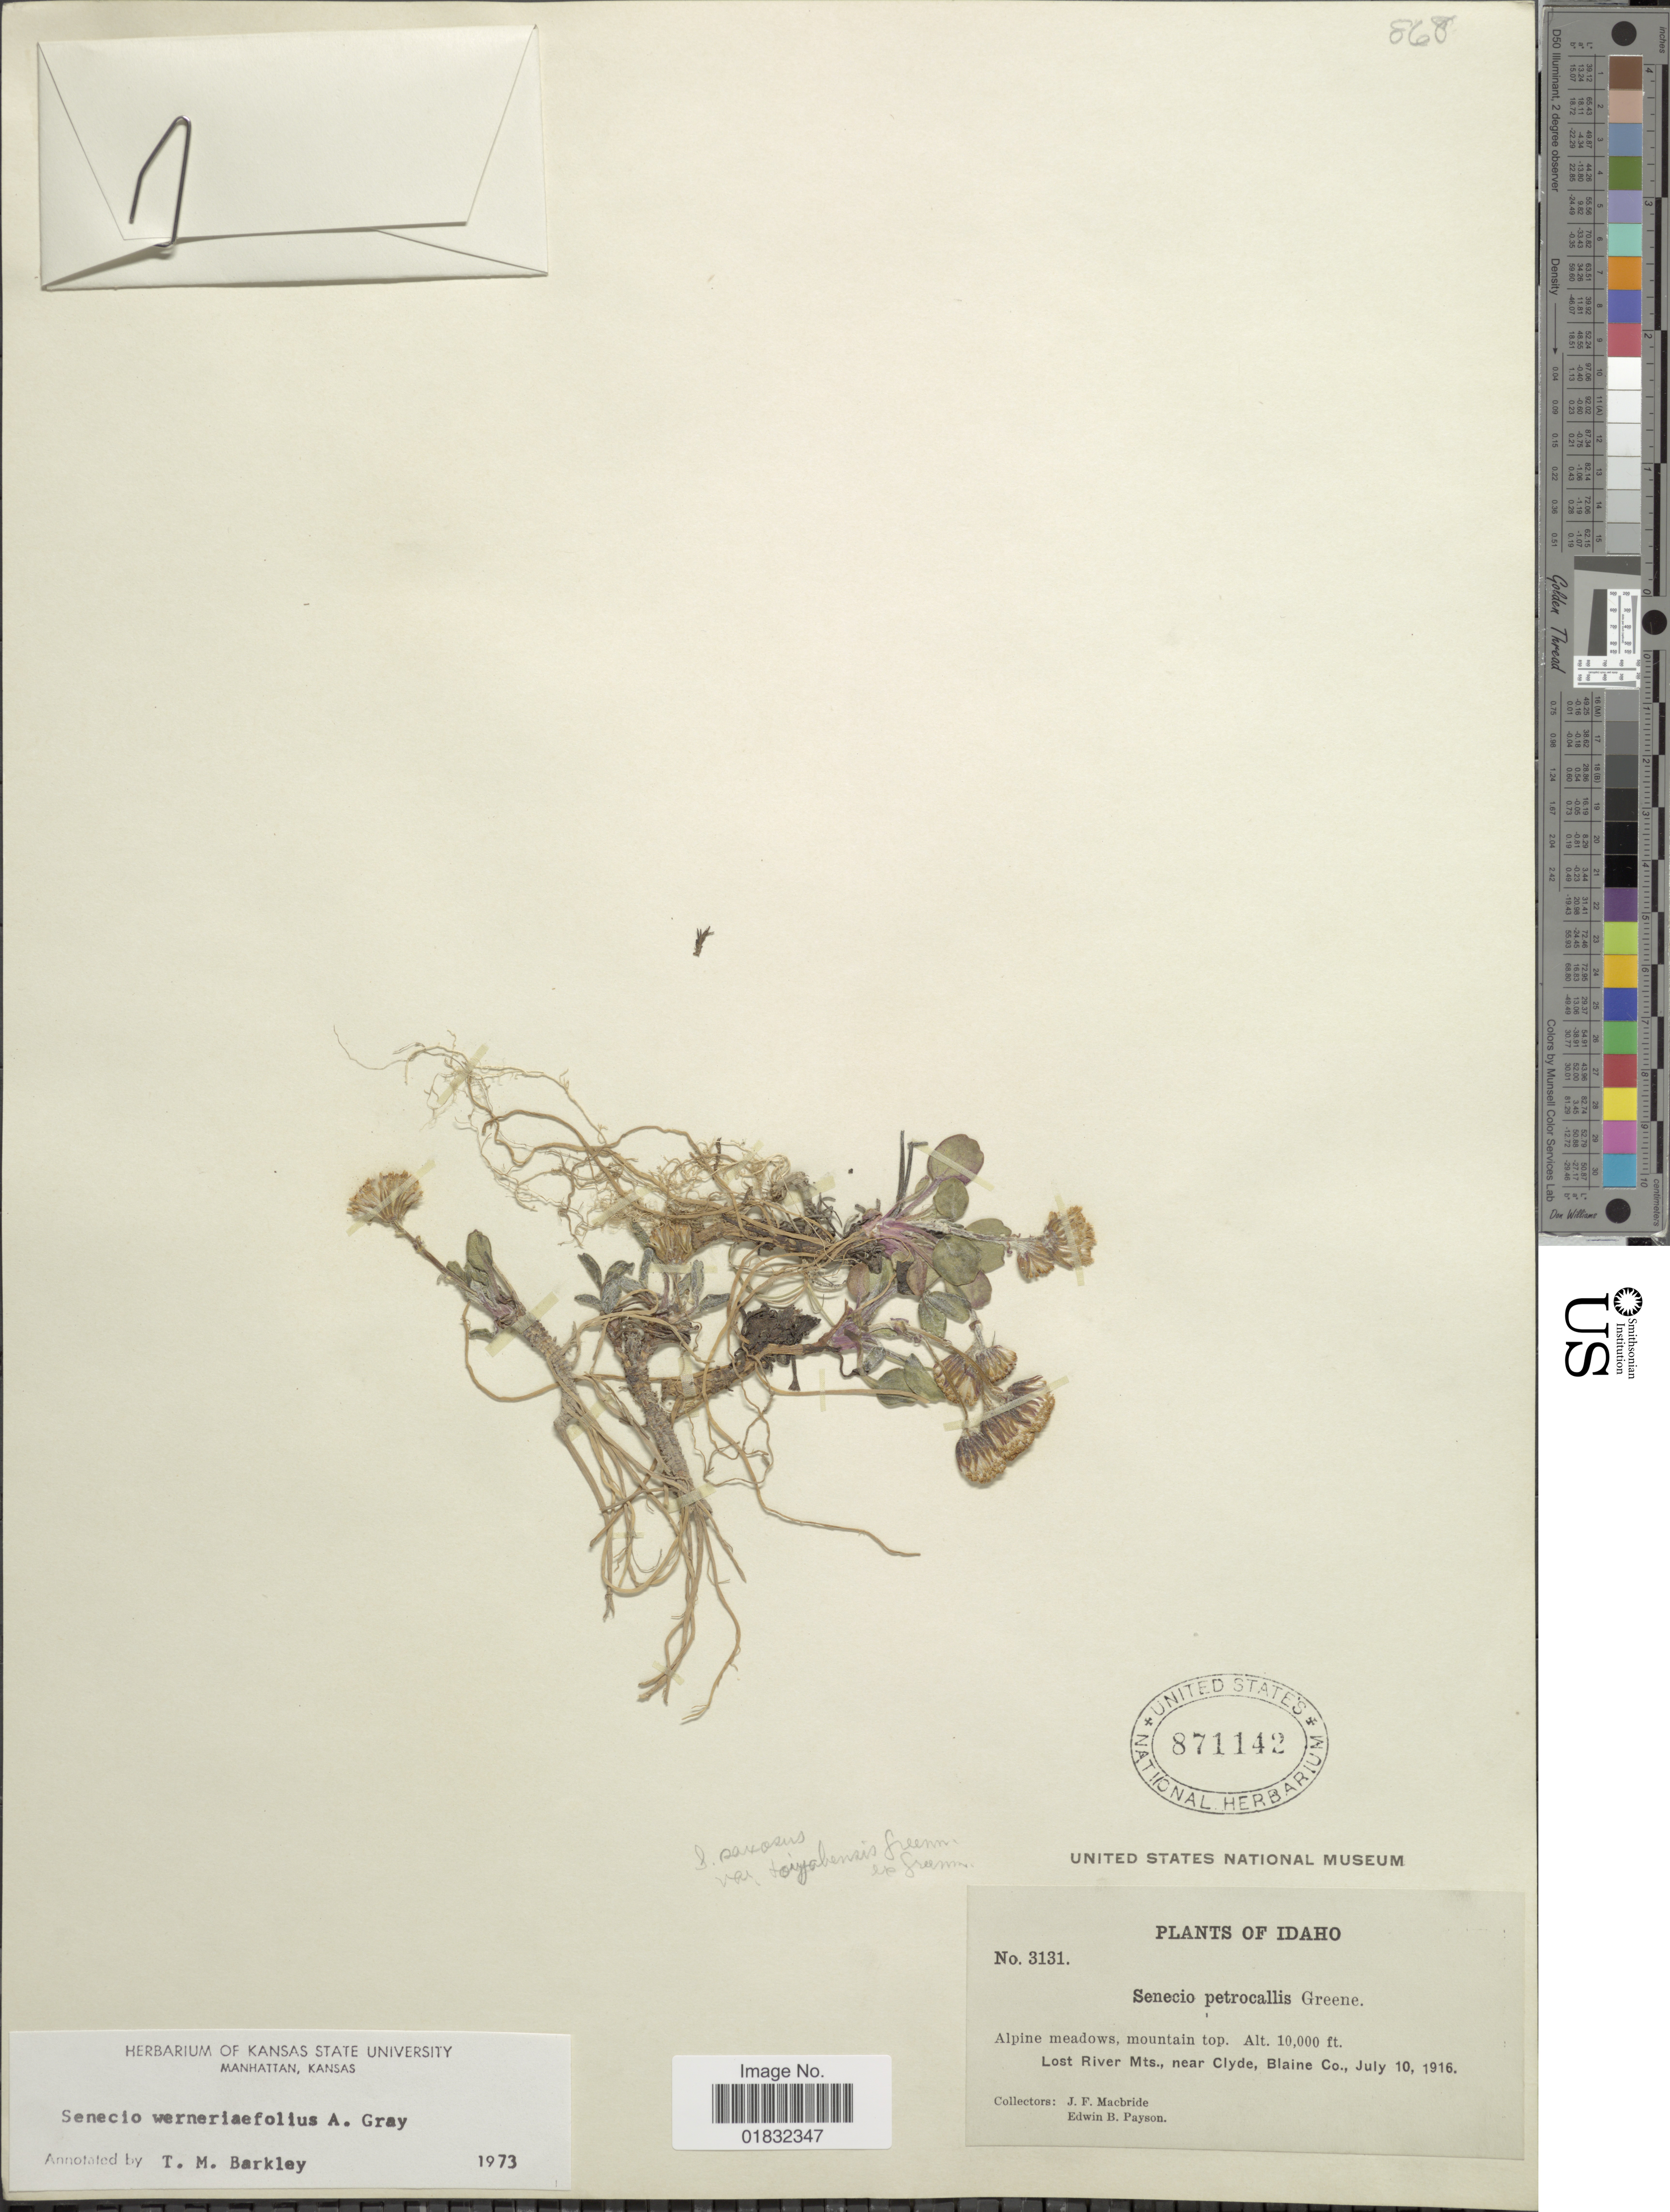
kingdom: Plantae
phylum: Tracheophyta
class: Magnoliopsida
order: Asterales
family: Asteraceae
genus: Packera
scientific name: Packera werneriifolia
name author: (A. Gray) W.A. Weber & Á. Löve ex Trock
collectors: J. F. Macbride & E. B. Payson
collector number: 3131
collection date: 1916-07-10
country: United States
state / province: Idaho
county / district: Blaine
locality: Alpine meadows, mountain top. Lost River Mts., near Clyde.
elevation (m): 3048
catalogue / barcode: US 871142